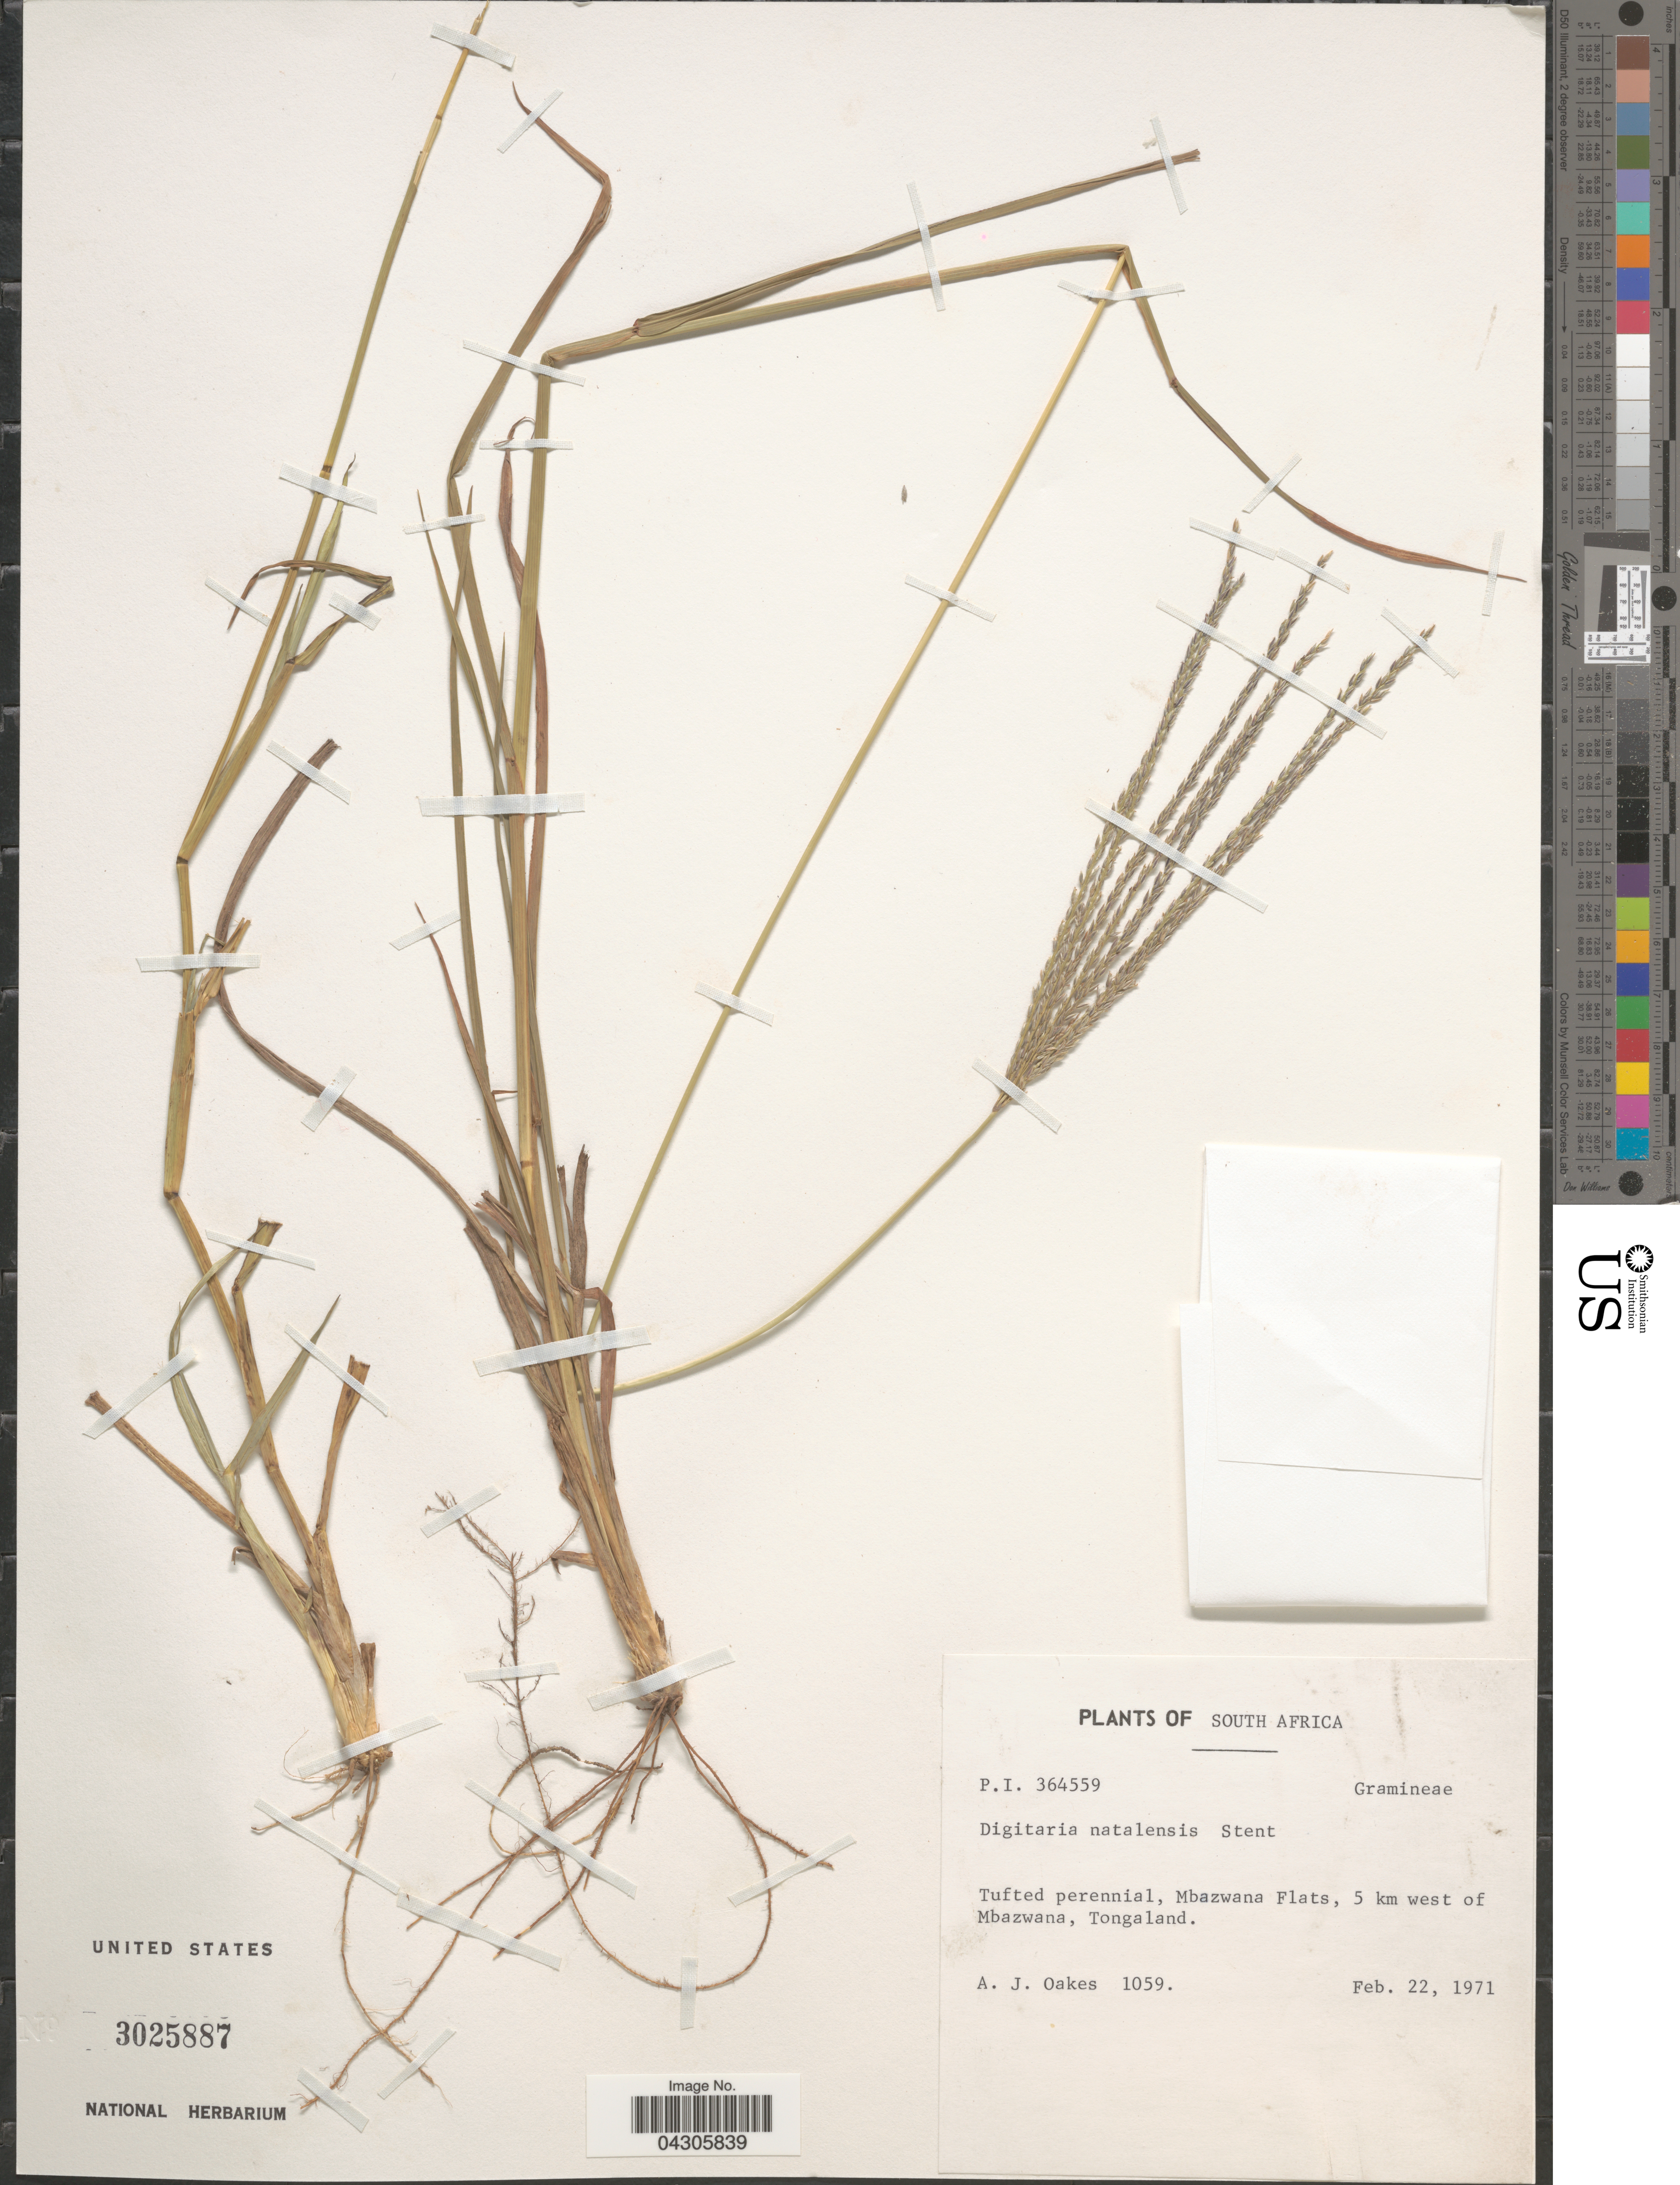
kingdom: Plantae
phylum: Tracheophyta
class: Liliopsida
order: Poales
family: Poaceae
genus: Digitaria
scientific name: Digitaria natalensis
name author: Stent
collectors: A. Oakes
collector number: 1059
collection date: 1971-02-22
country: South Africa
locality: Mbazwana Flats, 5 km west of Mbazwana, Tongaland.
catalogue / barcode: US 3025887